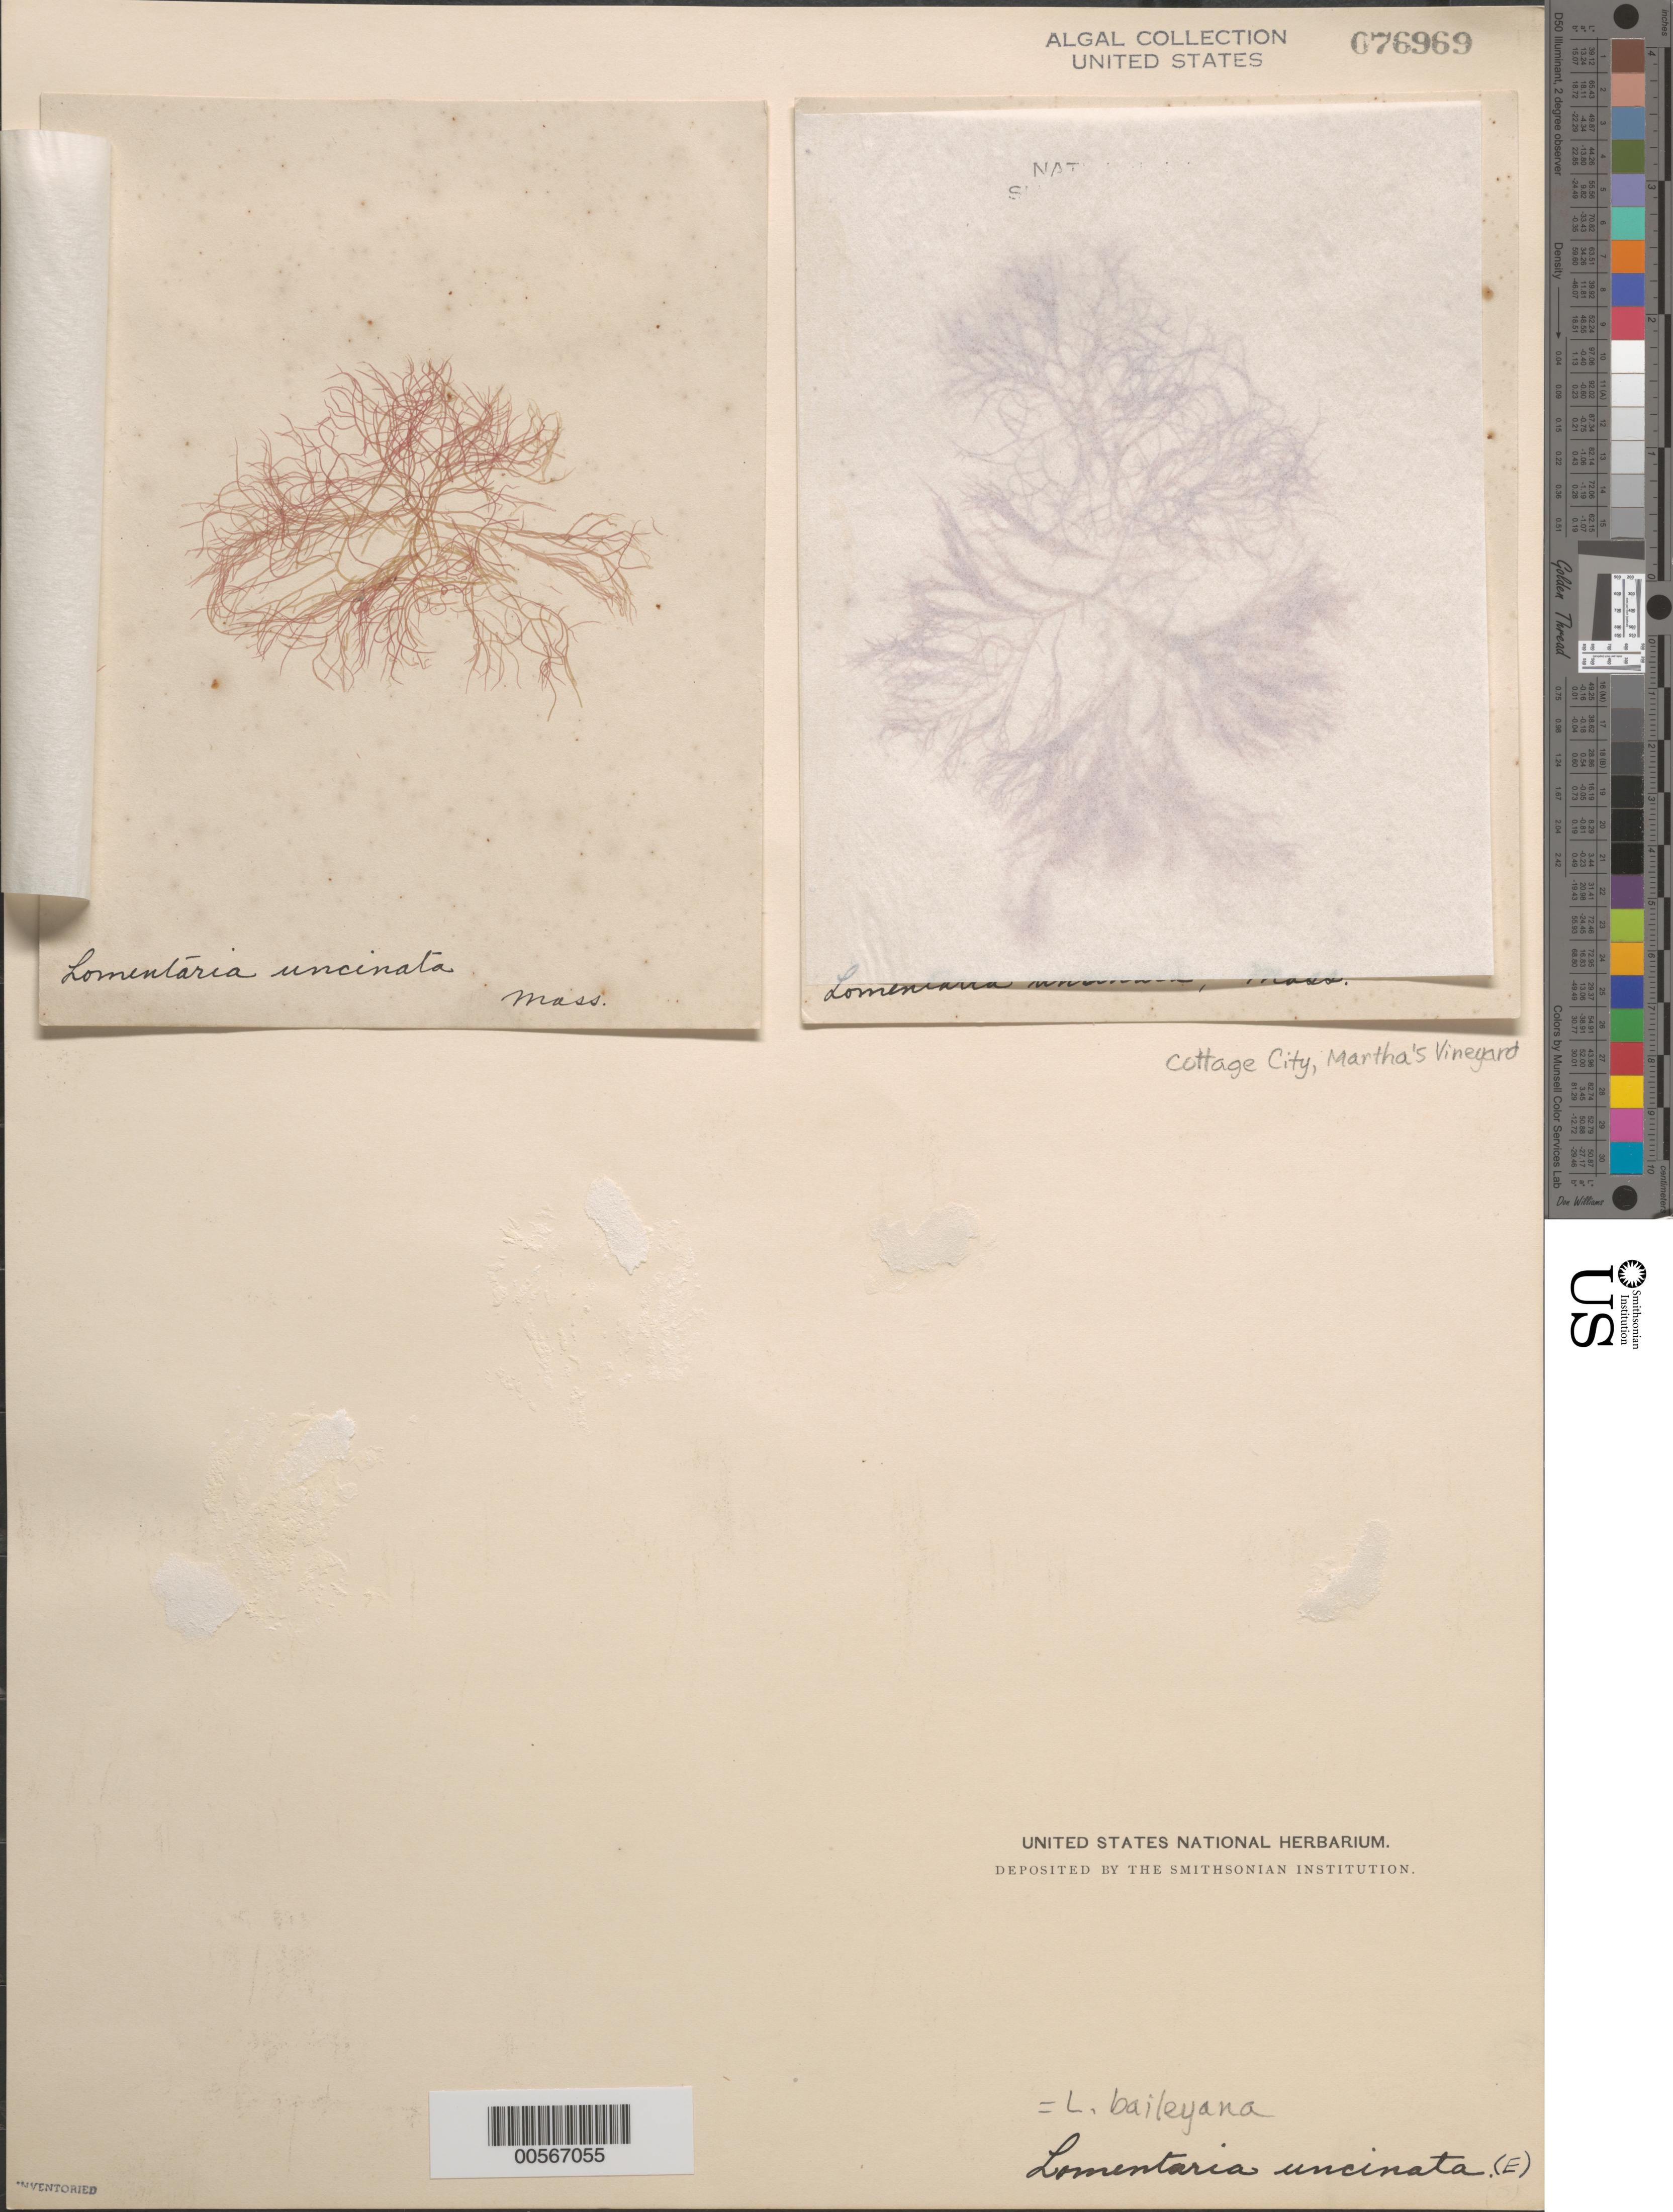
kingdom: Plantae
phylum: Rhodophyta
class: Florideophyceae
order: Rhodymeniales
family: Lomentariaceae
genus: Hooperia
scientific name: Hooperia divaricata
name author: (Durant) M.J. Wynne et al.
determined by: Algae name updating Project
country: United States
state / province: Massachusetts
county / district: Dukes County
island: Martha's Vineyard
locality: Cottage City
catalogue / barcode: US 76969